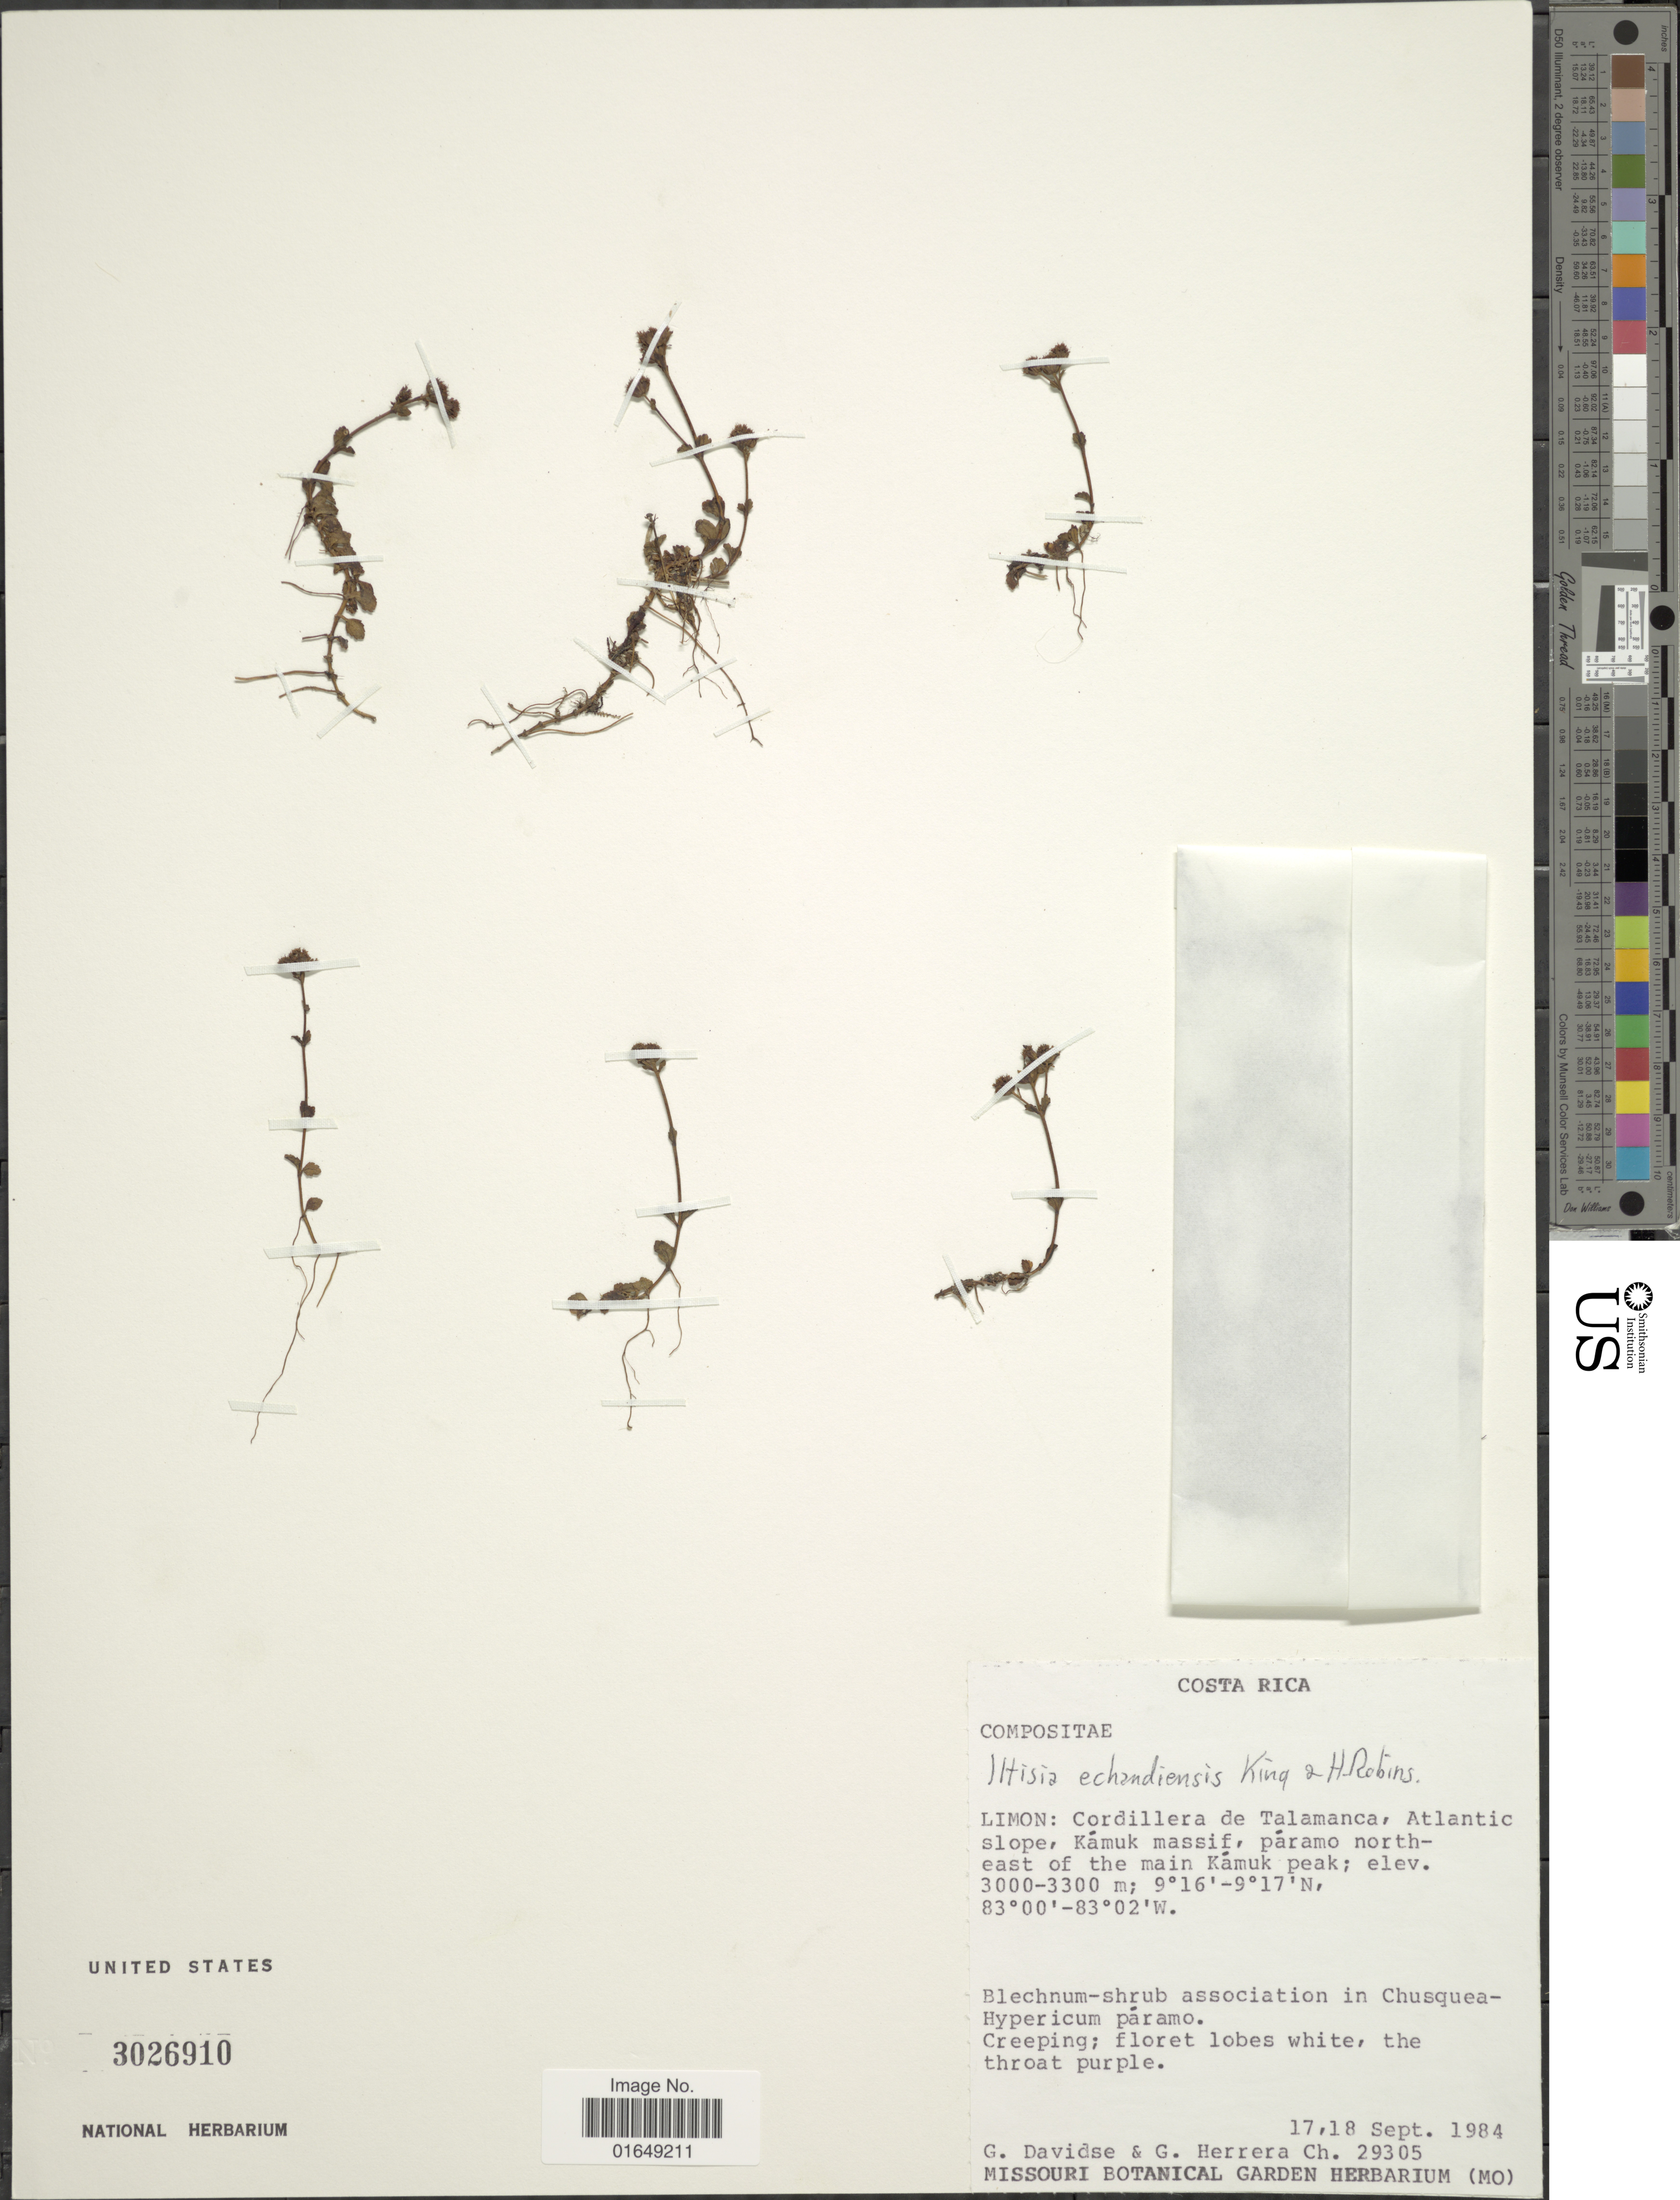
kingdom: Plantae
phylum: Tracheophyta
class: Magnoliopsida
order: Asterales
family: Asteraceae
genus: Iltisia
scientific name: Iltisia echandiensis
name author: R.M. King & H. Rob.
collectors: G. Davidse & G. Herrera Ch.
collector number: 29305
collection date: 1984-09-17/1984-09-18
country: Costa Rica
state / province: Limón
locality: Cordillera de Talamanca, Atlantic slope, Kámuk massif, páramo northeast of the main Kámuk peak.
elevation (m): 3000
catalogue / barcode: US 3026910